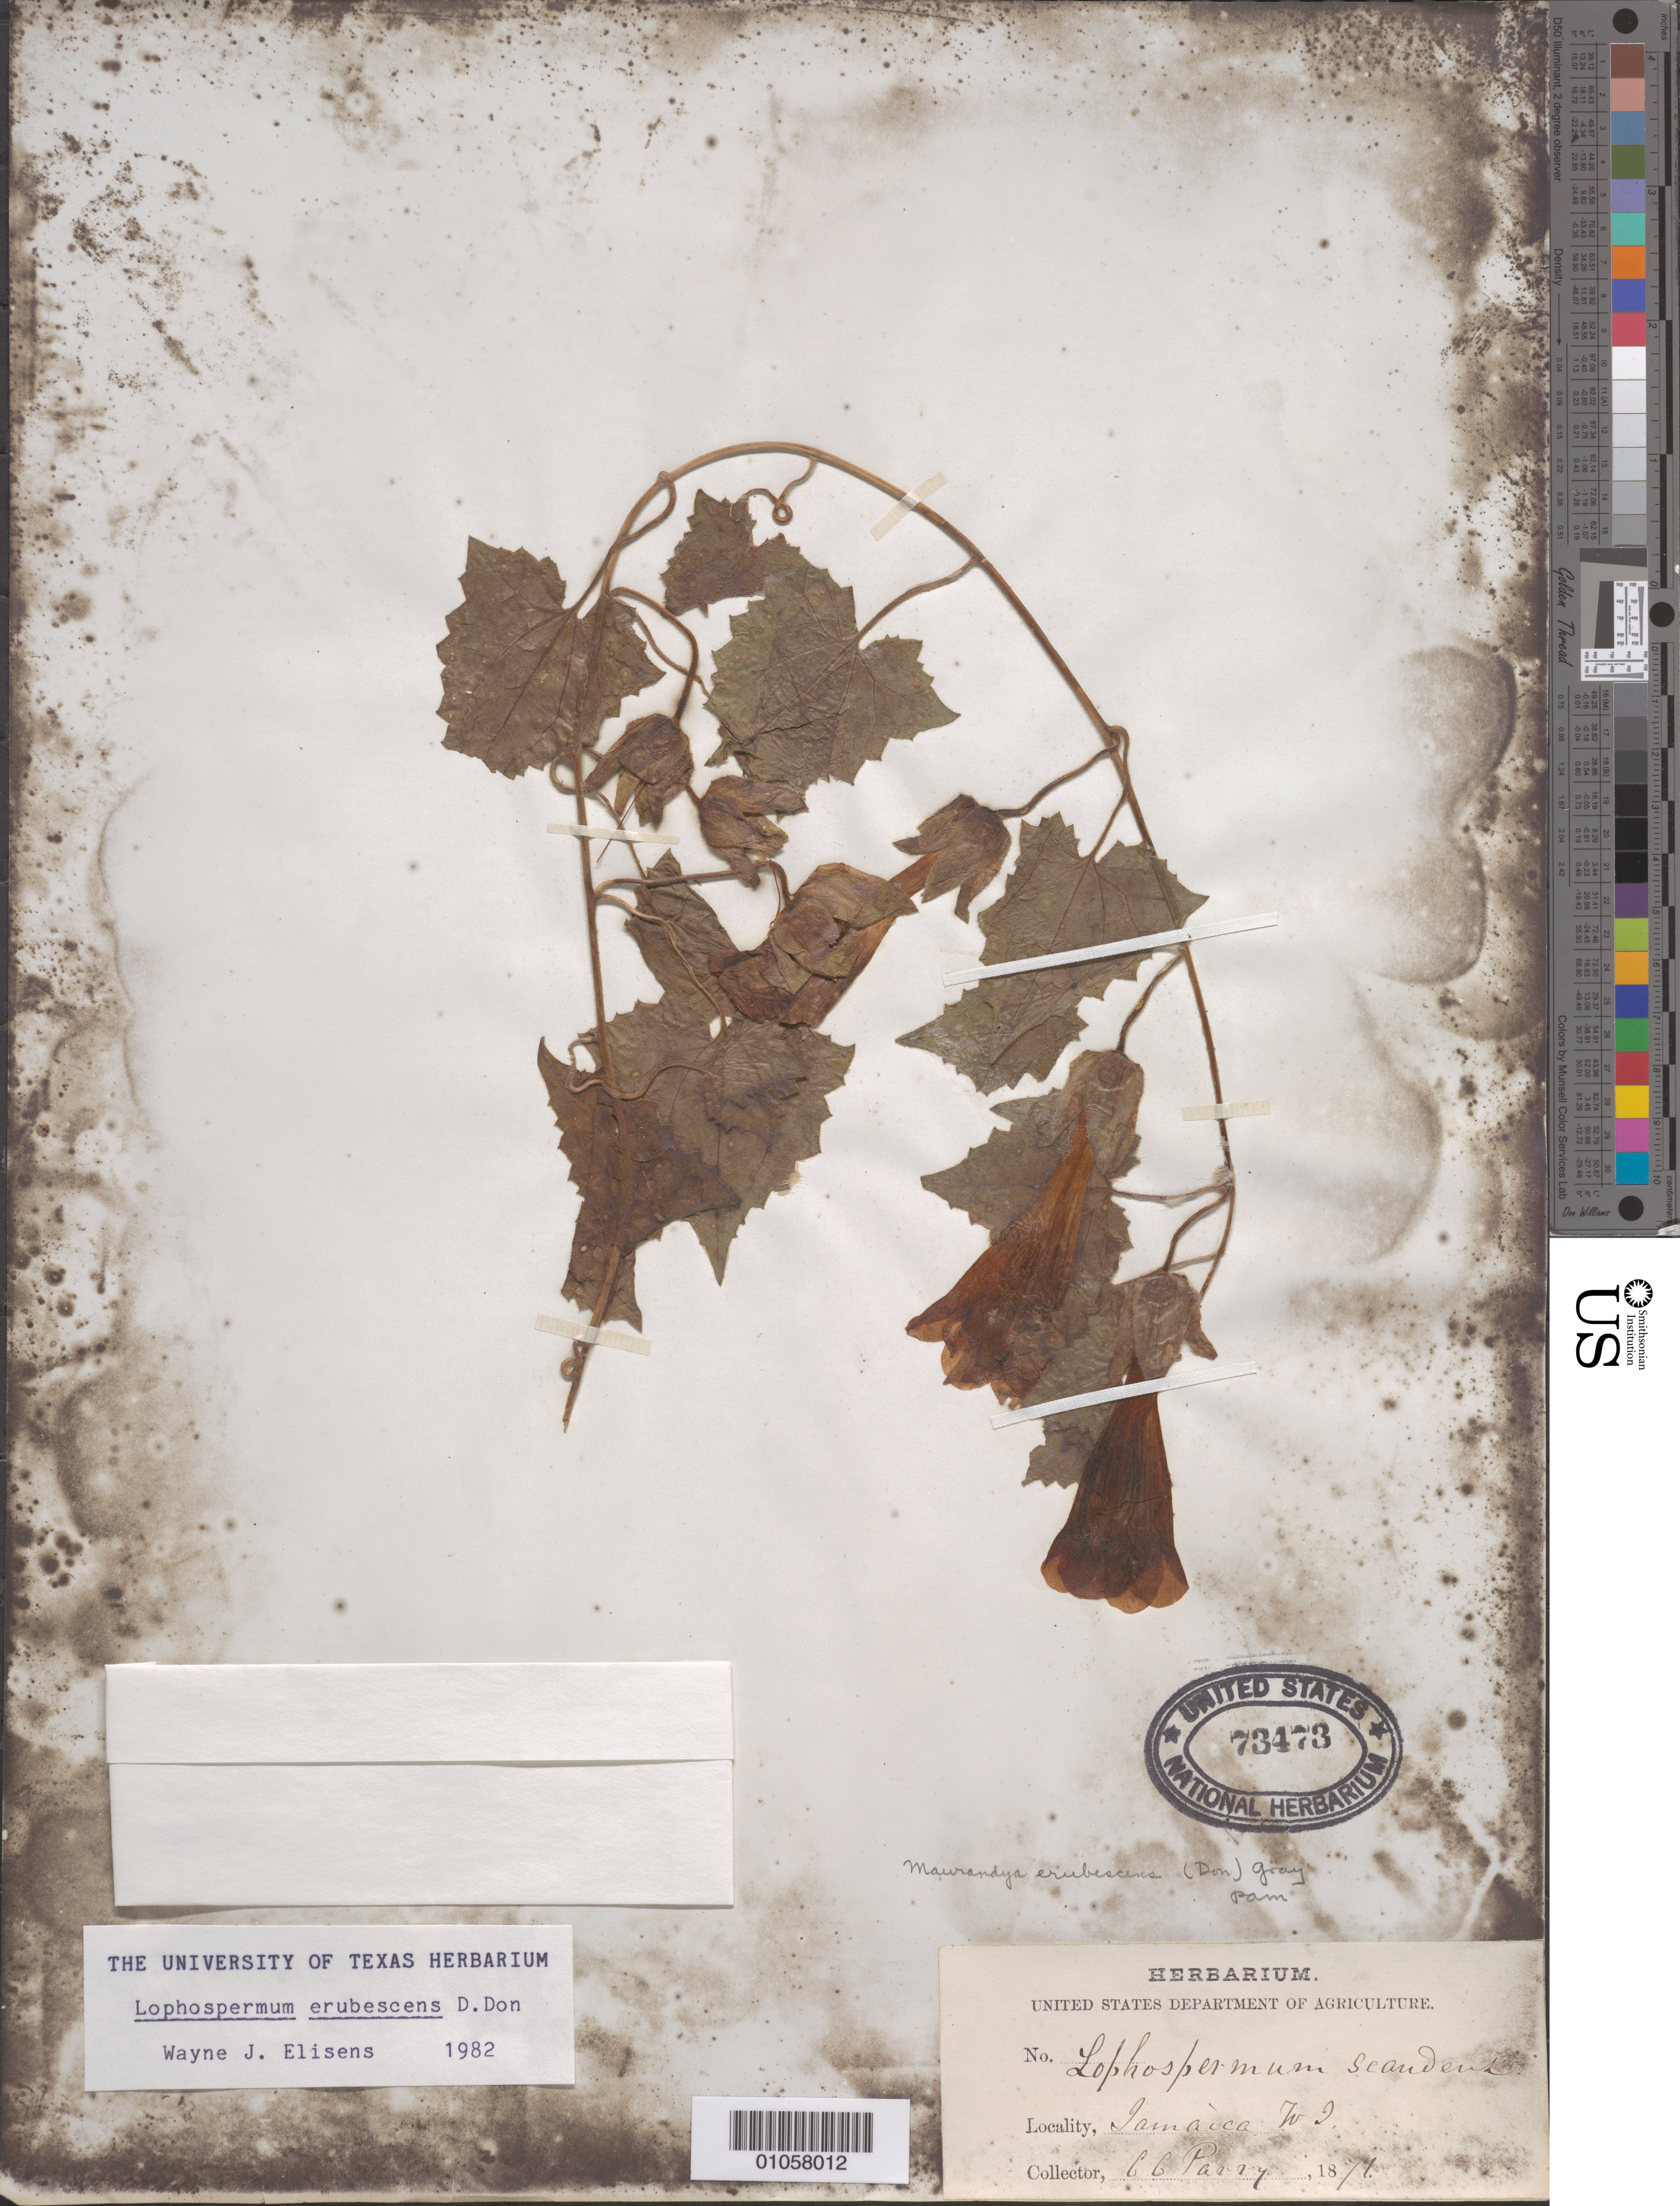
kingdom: Plantae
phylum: Tracheophyta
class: Magnoliopsida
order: Lamiales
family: Plantaginaceae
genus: Lophospermum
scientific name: Lophospermum erubescens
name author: D. Don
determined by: Elisens, W. J.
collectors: C. Parry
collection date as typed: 1871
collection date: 1871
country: Jamaica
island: Jamaica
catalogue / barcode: US 73473